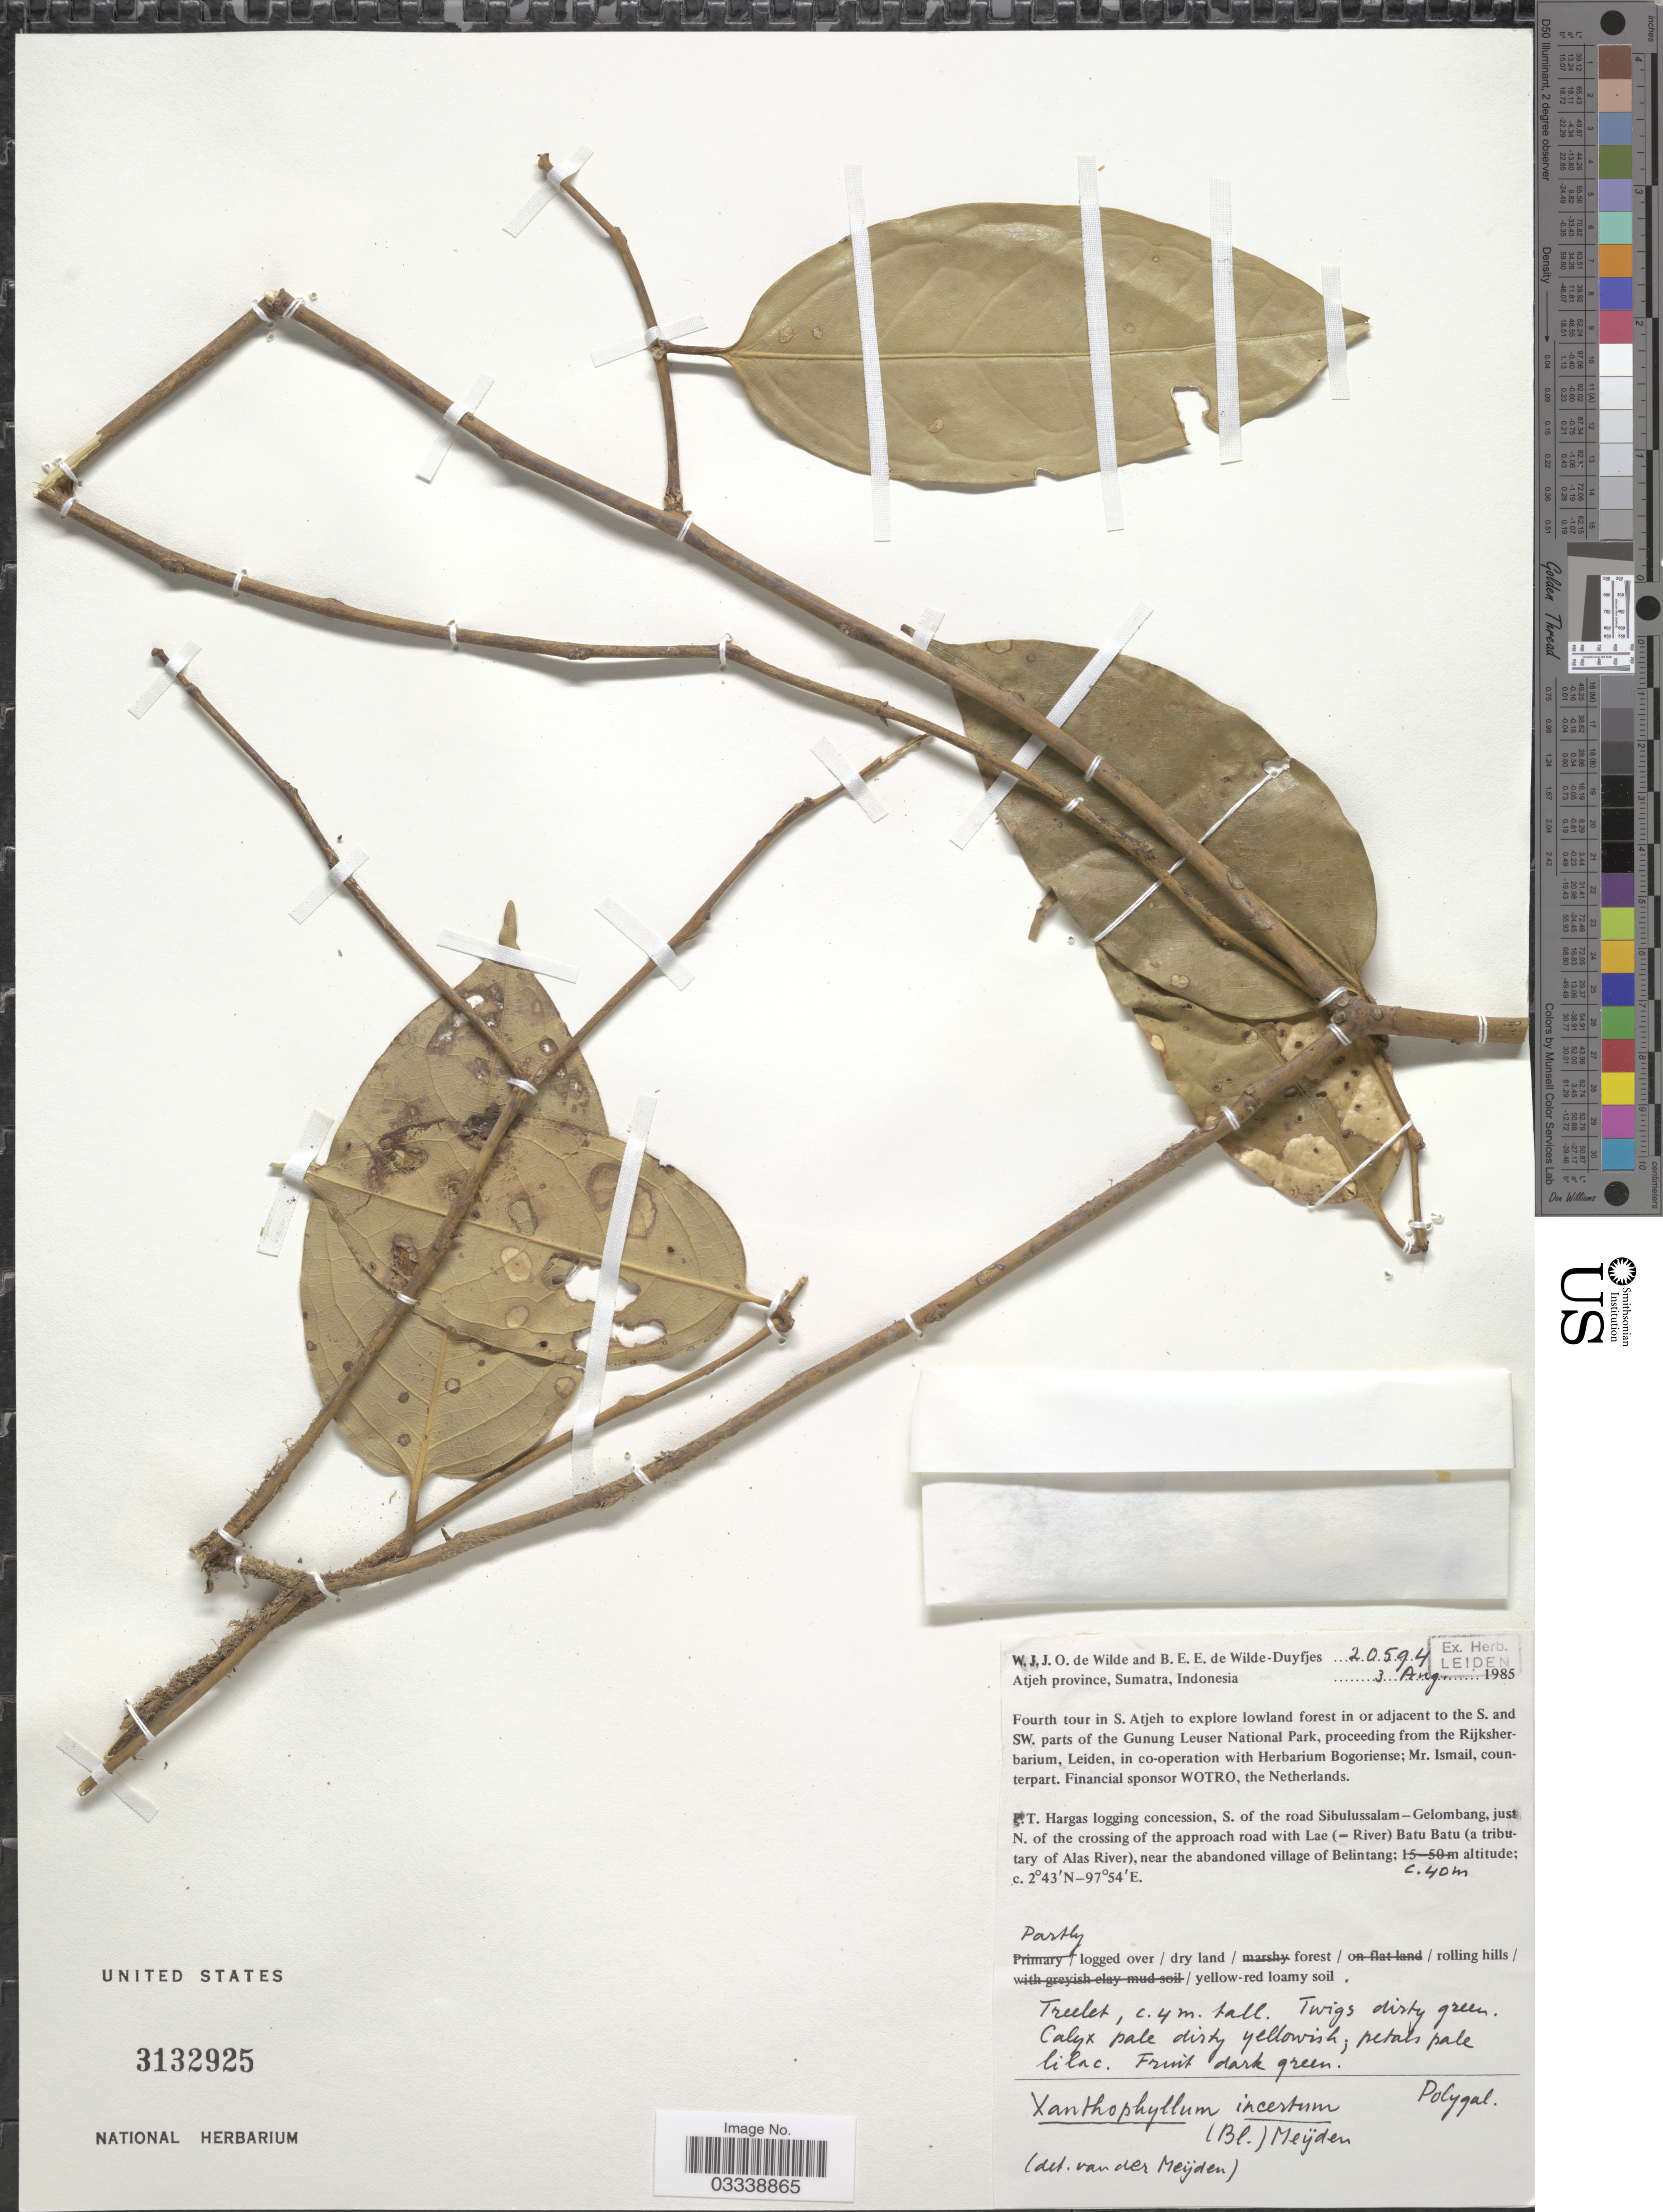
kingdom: Plantae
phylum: Tracheophyta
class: Magnoliopsida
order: Fabales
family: Polygalaceae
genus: Xanthophyllum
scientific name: Xanthophyllum incertum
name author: (Blume) Meijden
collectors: W. J. de Wilde & B. E. de Wilde-Duyfjes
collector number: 20594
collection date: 1985-08-03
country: Indonesia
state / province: Sumatra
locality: Atjeh province. P. T. Hargas logging concession, S. of the road Sibulussalam-Gelombang, just N. of the crossing of the approach road with Lae (=River) Batu Batu (a tributary of Alas River), near the abandoned village of Belingtang.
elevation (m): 40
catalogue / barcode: US 3132925